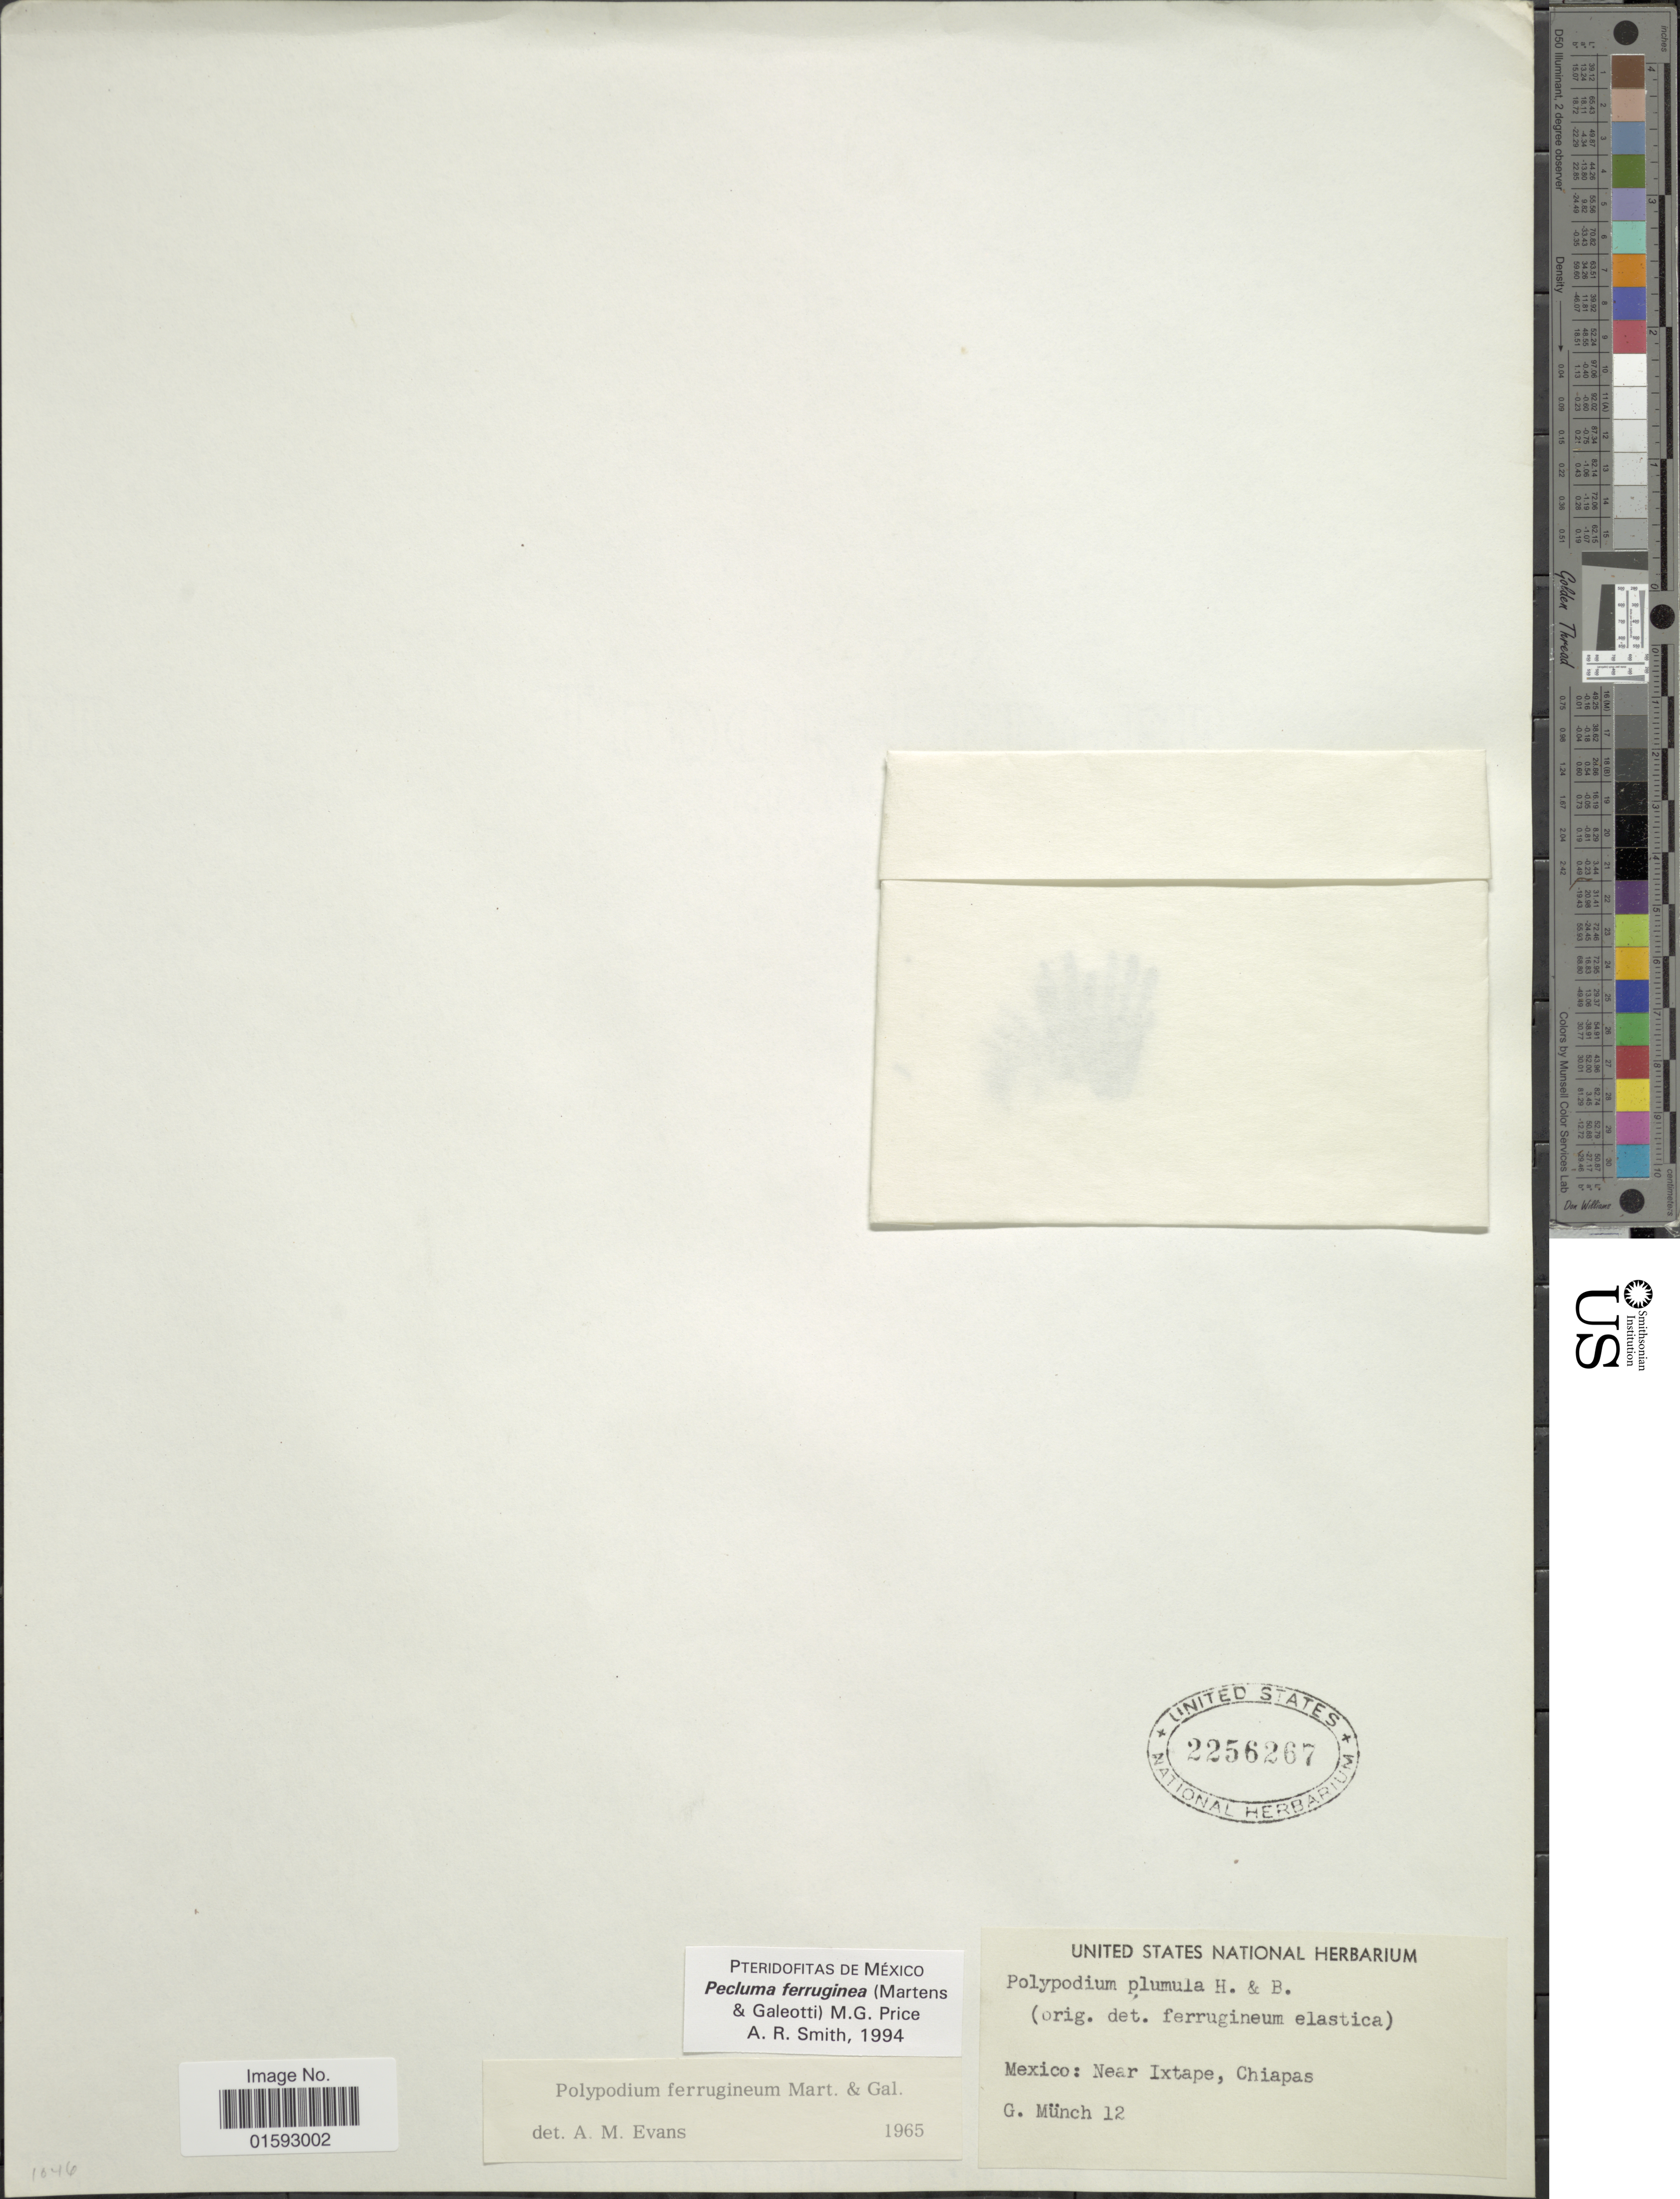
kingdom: Plantae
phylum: Tracheophyta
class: Polypodiopsida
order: Polypodiales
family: Polypodiaceae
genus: Pecluma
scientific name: Pecluma ferruginea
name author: (M. Martens & Galeotti) Price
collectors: G. Munch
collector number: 12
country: Mexico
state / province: Chiapas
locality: Near Ixtape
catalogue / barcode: US 2256267